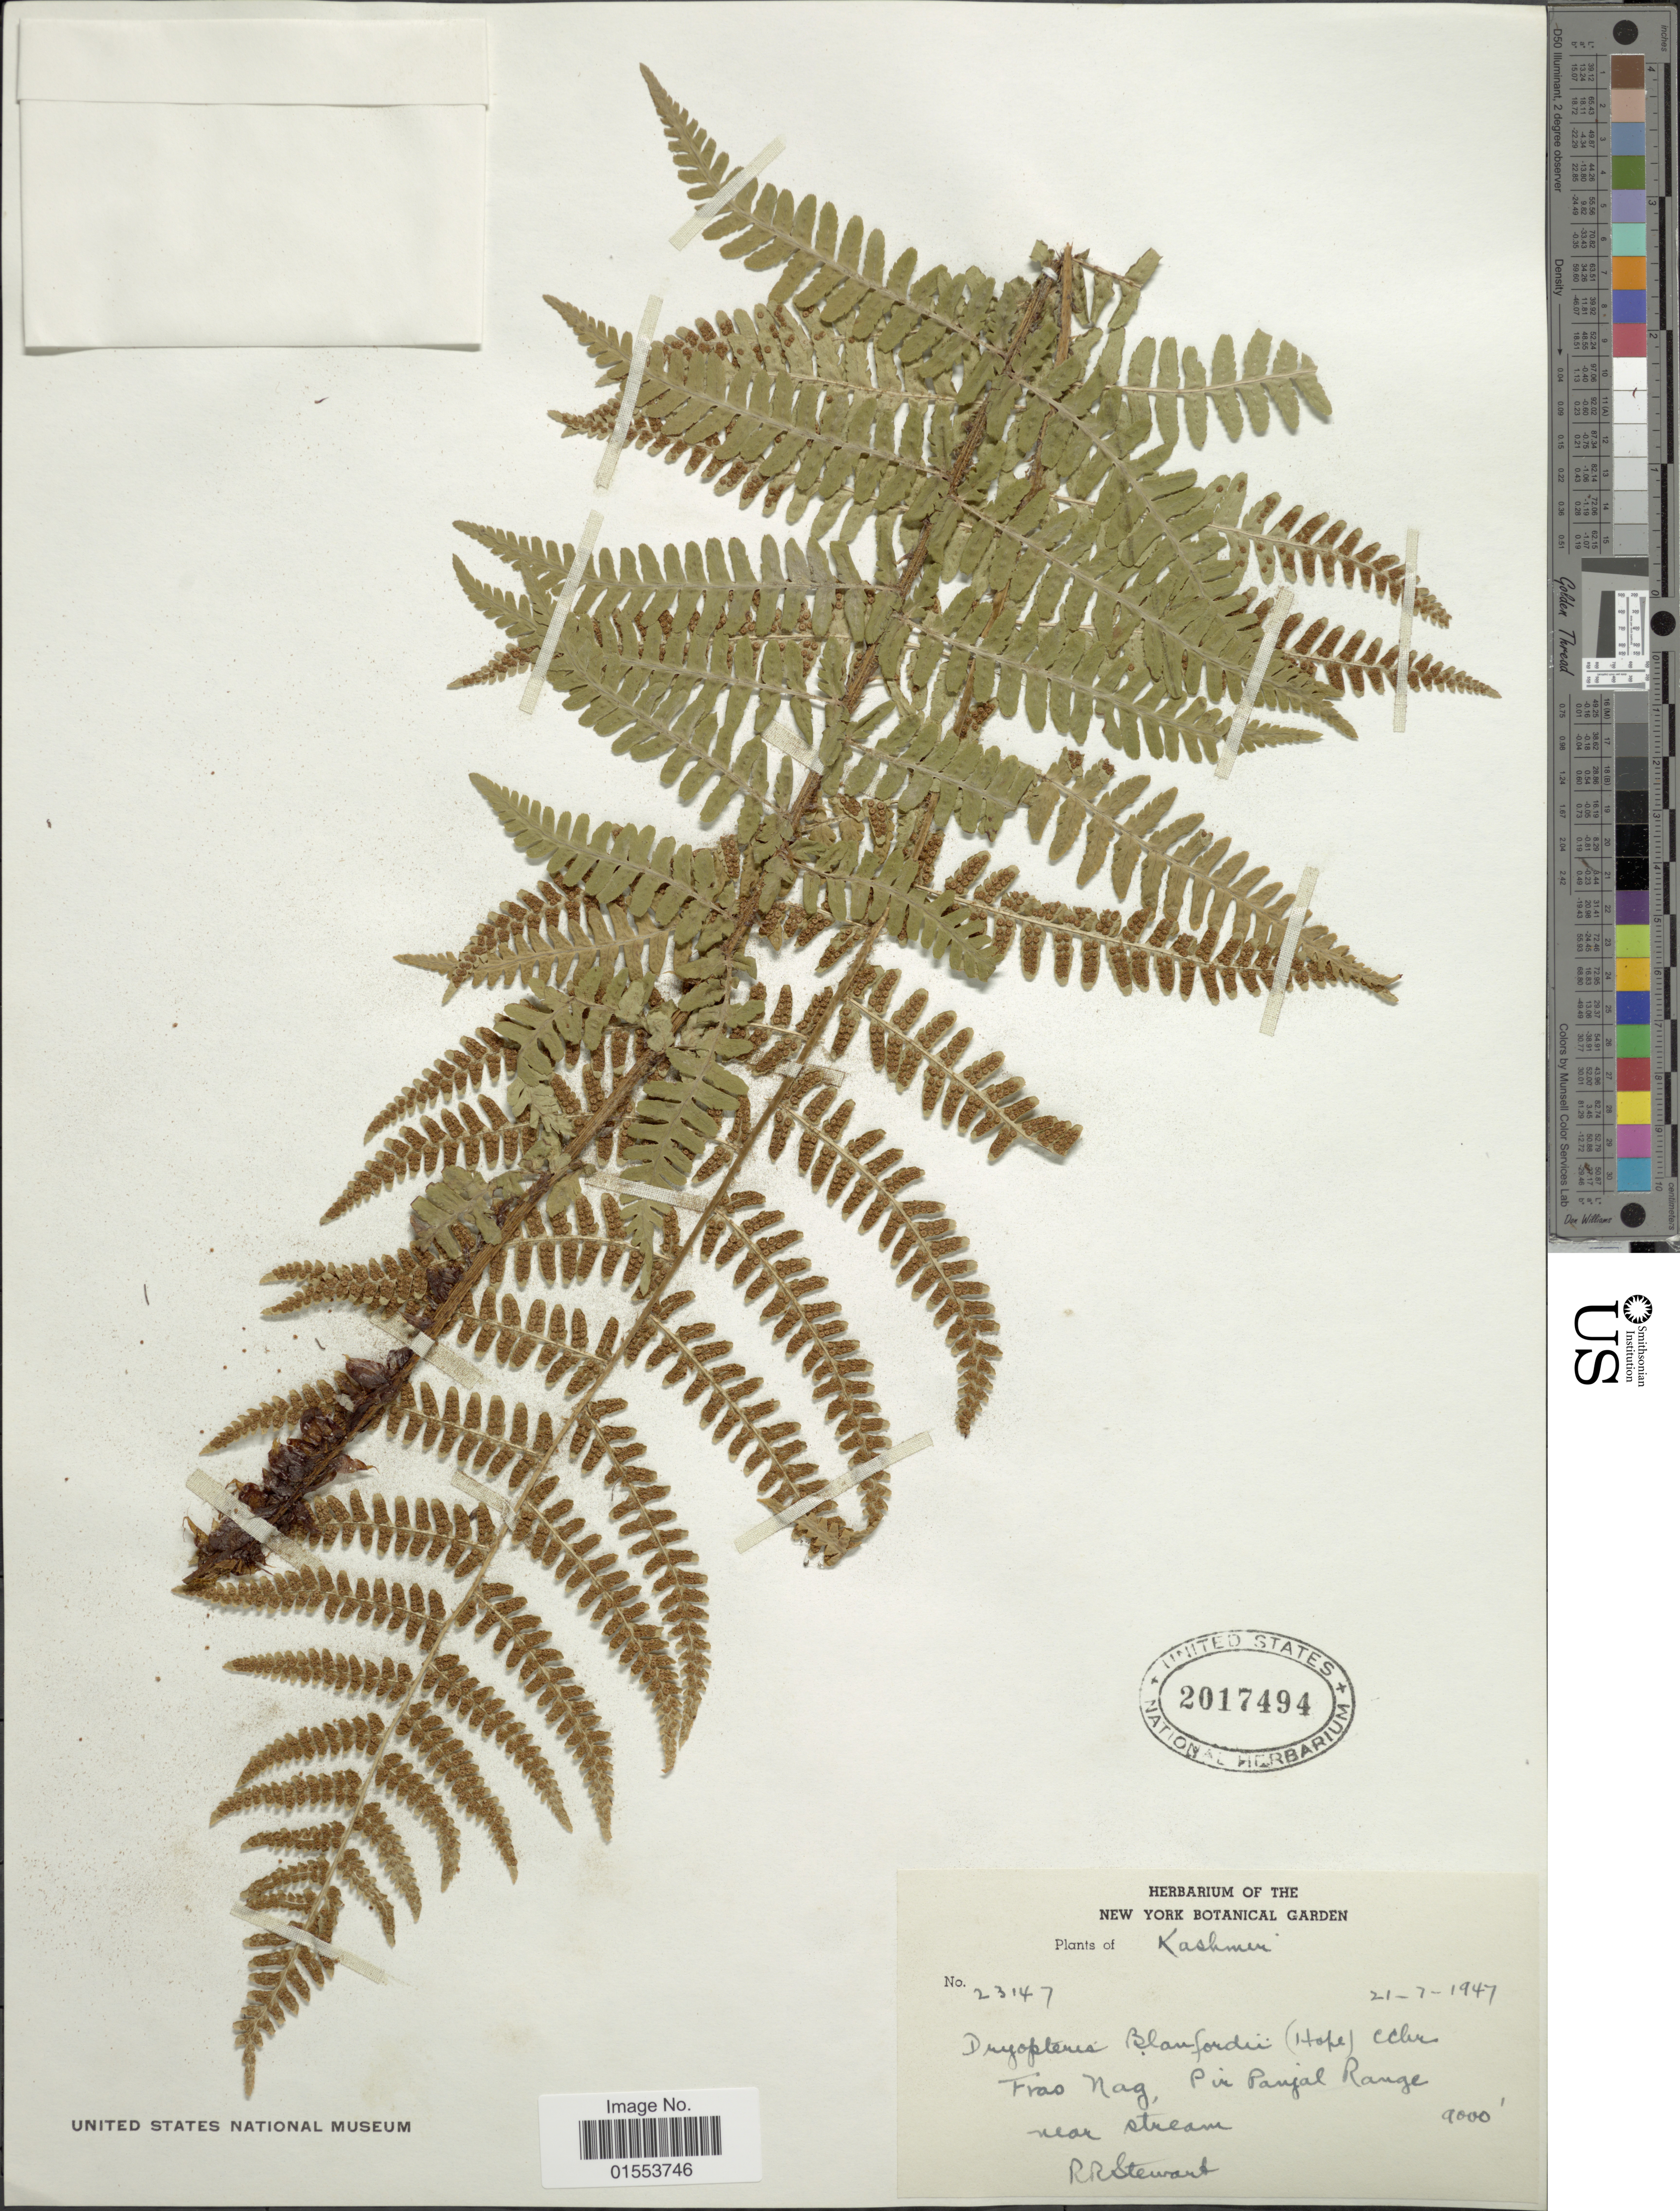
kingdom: Plantae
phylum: Tracheophyta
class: Polypodiopsida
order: Polypodiales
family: Dryopteridaceae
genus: Dryopteris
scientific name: Dryopteris blanfordii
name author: (C. Hope) C. Chr.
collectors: R. R. Stewart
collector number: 23147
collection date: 1947-07-21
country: India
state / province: Jammu and Kashmir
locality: Kashmir, Fras Nag, Pin Panjal Range near stream.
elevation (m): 2743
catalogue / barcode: US 2017494